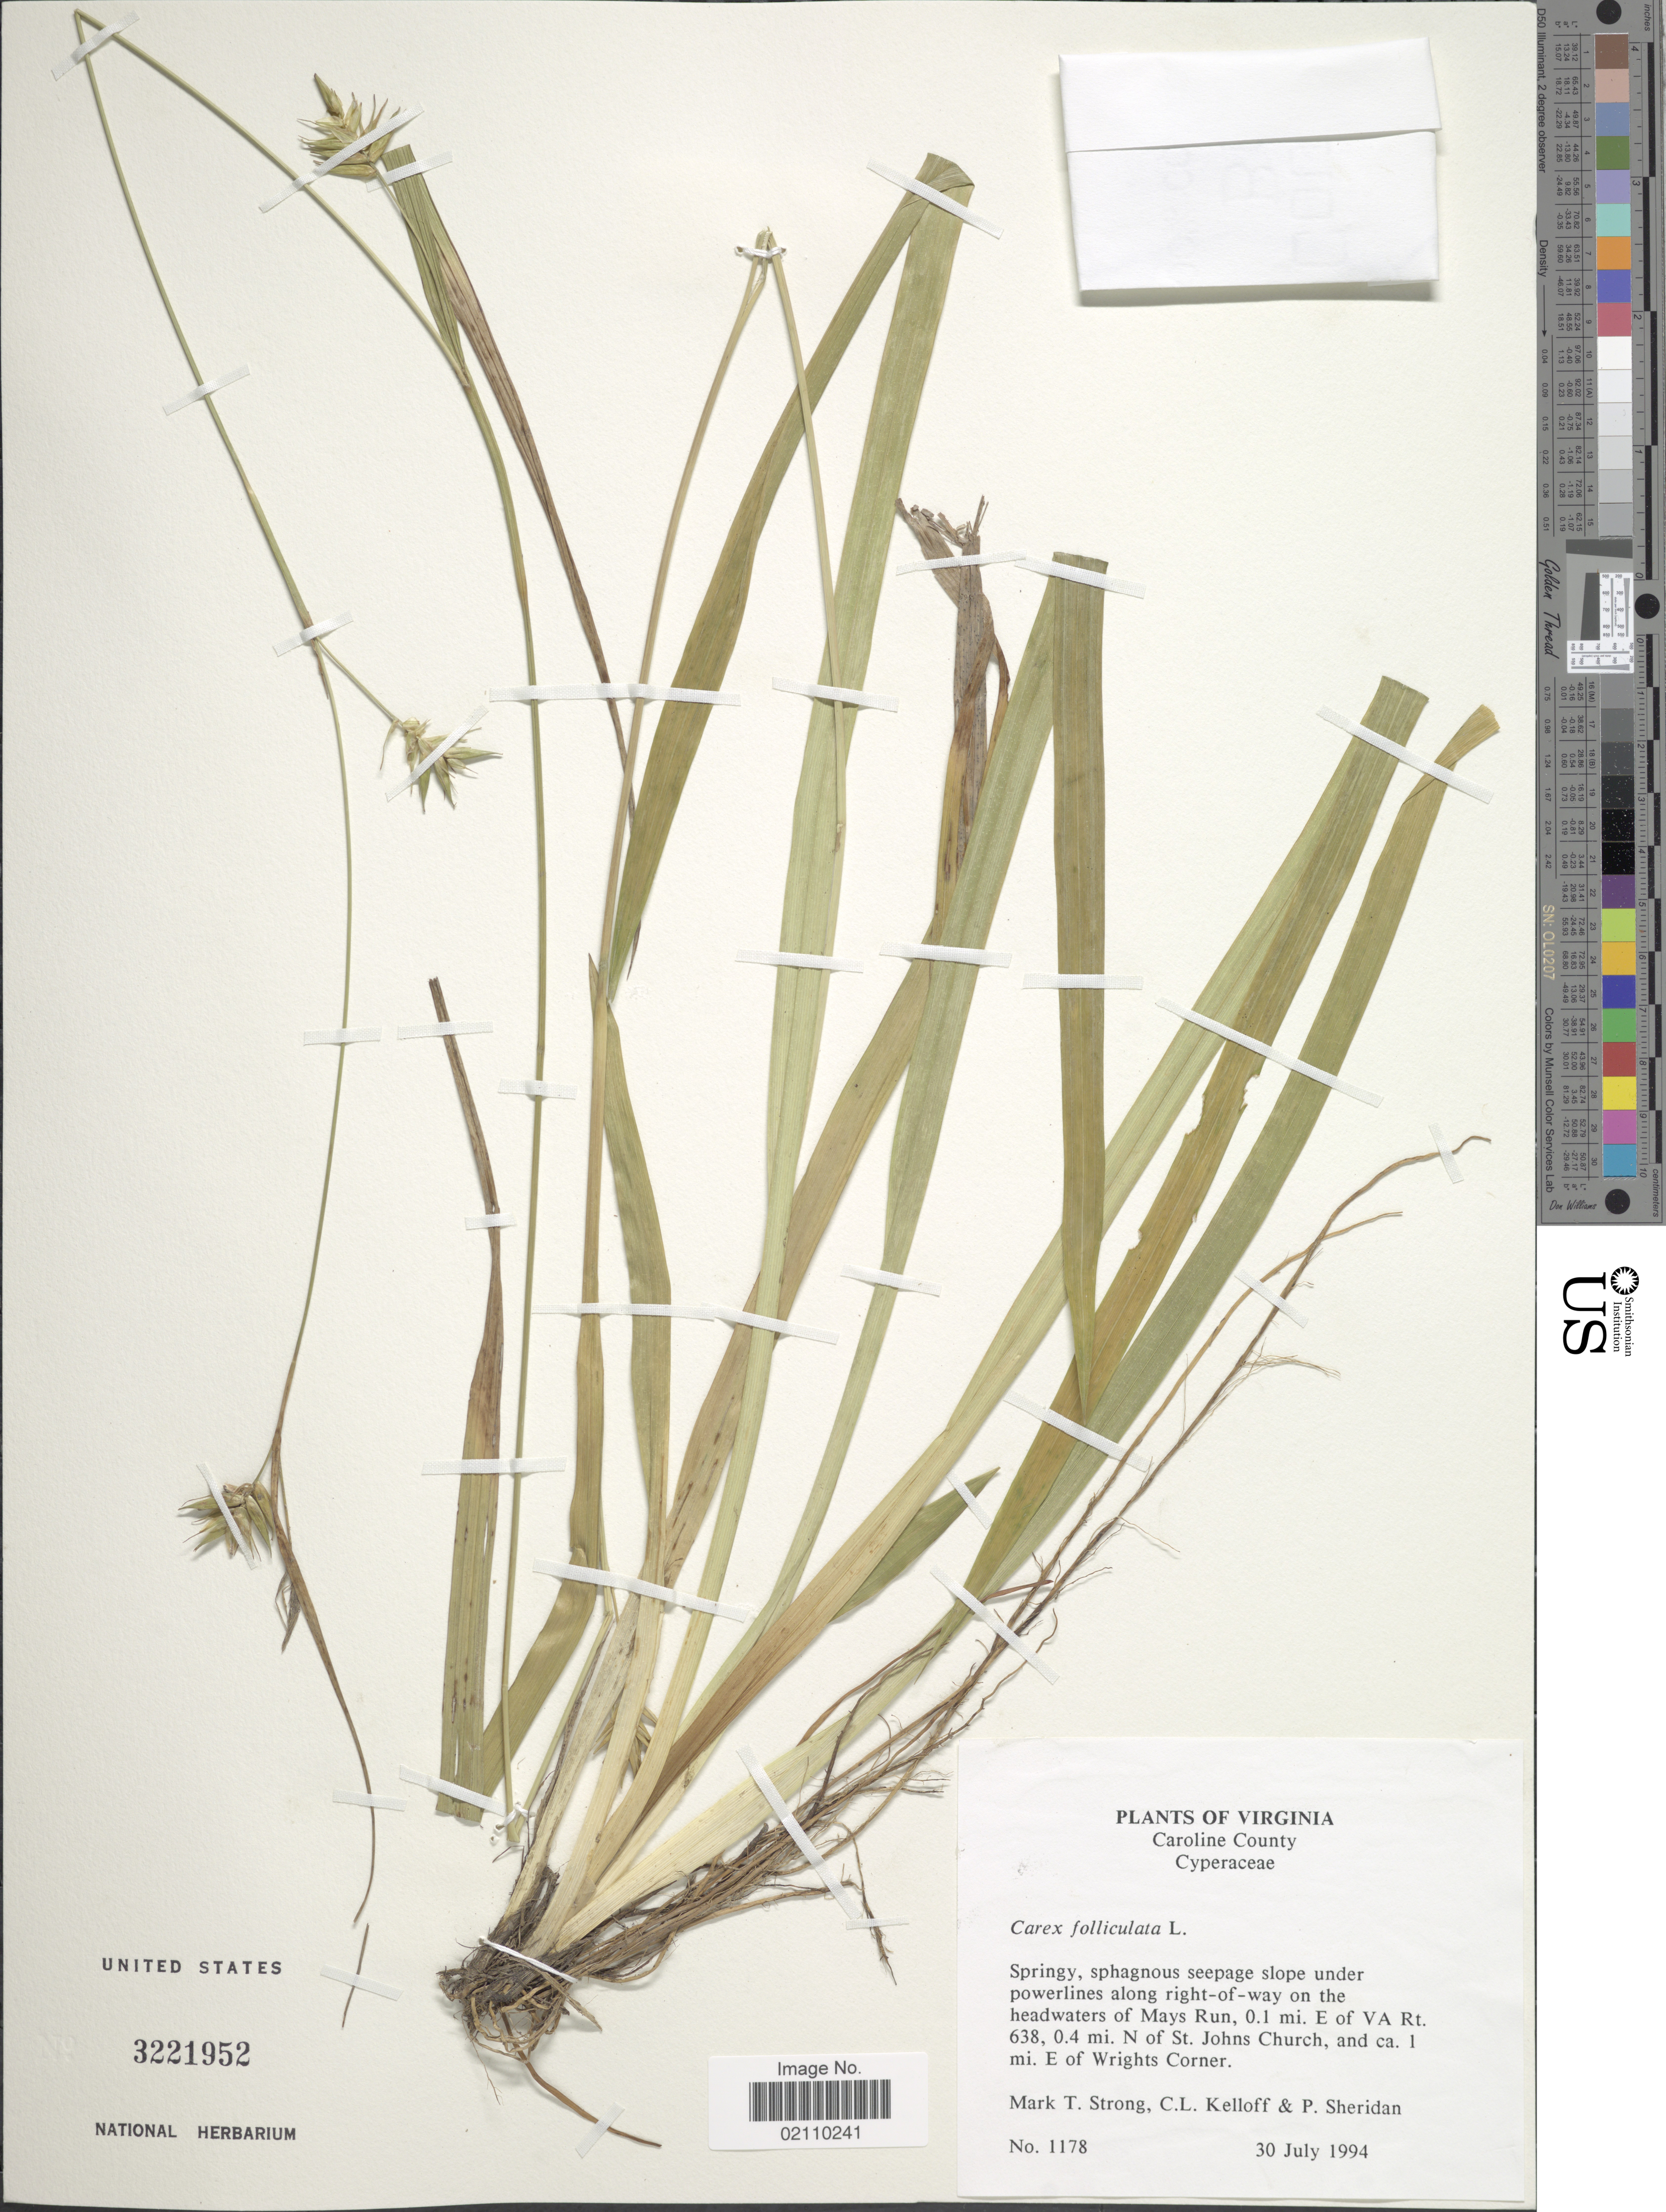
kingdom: Plantae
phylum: Tracheophyta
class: Liliopsida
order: Poales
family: Cyperaceae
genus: Carex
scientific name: Carex folliculata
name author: L.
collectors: M. T. Strong, C. L. Kelloff & P. Sheridan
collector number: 1178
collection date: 1994-07-30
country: United States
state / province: Virginia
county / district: Caroline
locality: Caroline County, under powerlines along right-of-way on the headwaters of Mays Run, 0.1 mi. E of VA rt. 638, 0.4 mi. N of St. Johns Church, and ca. 1 mi. E of Wright Corner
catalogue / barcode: US 3221952